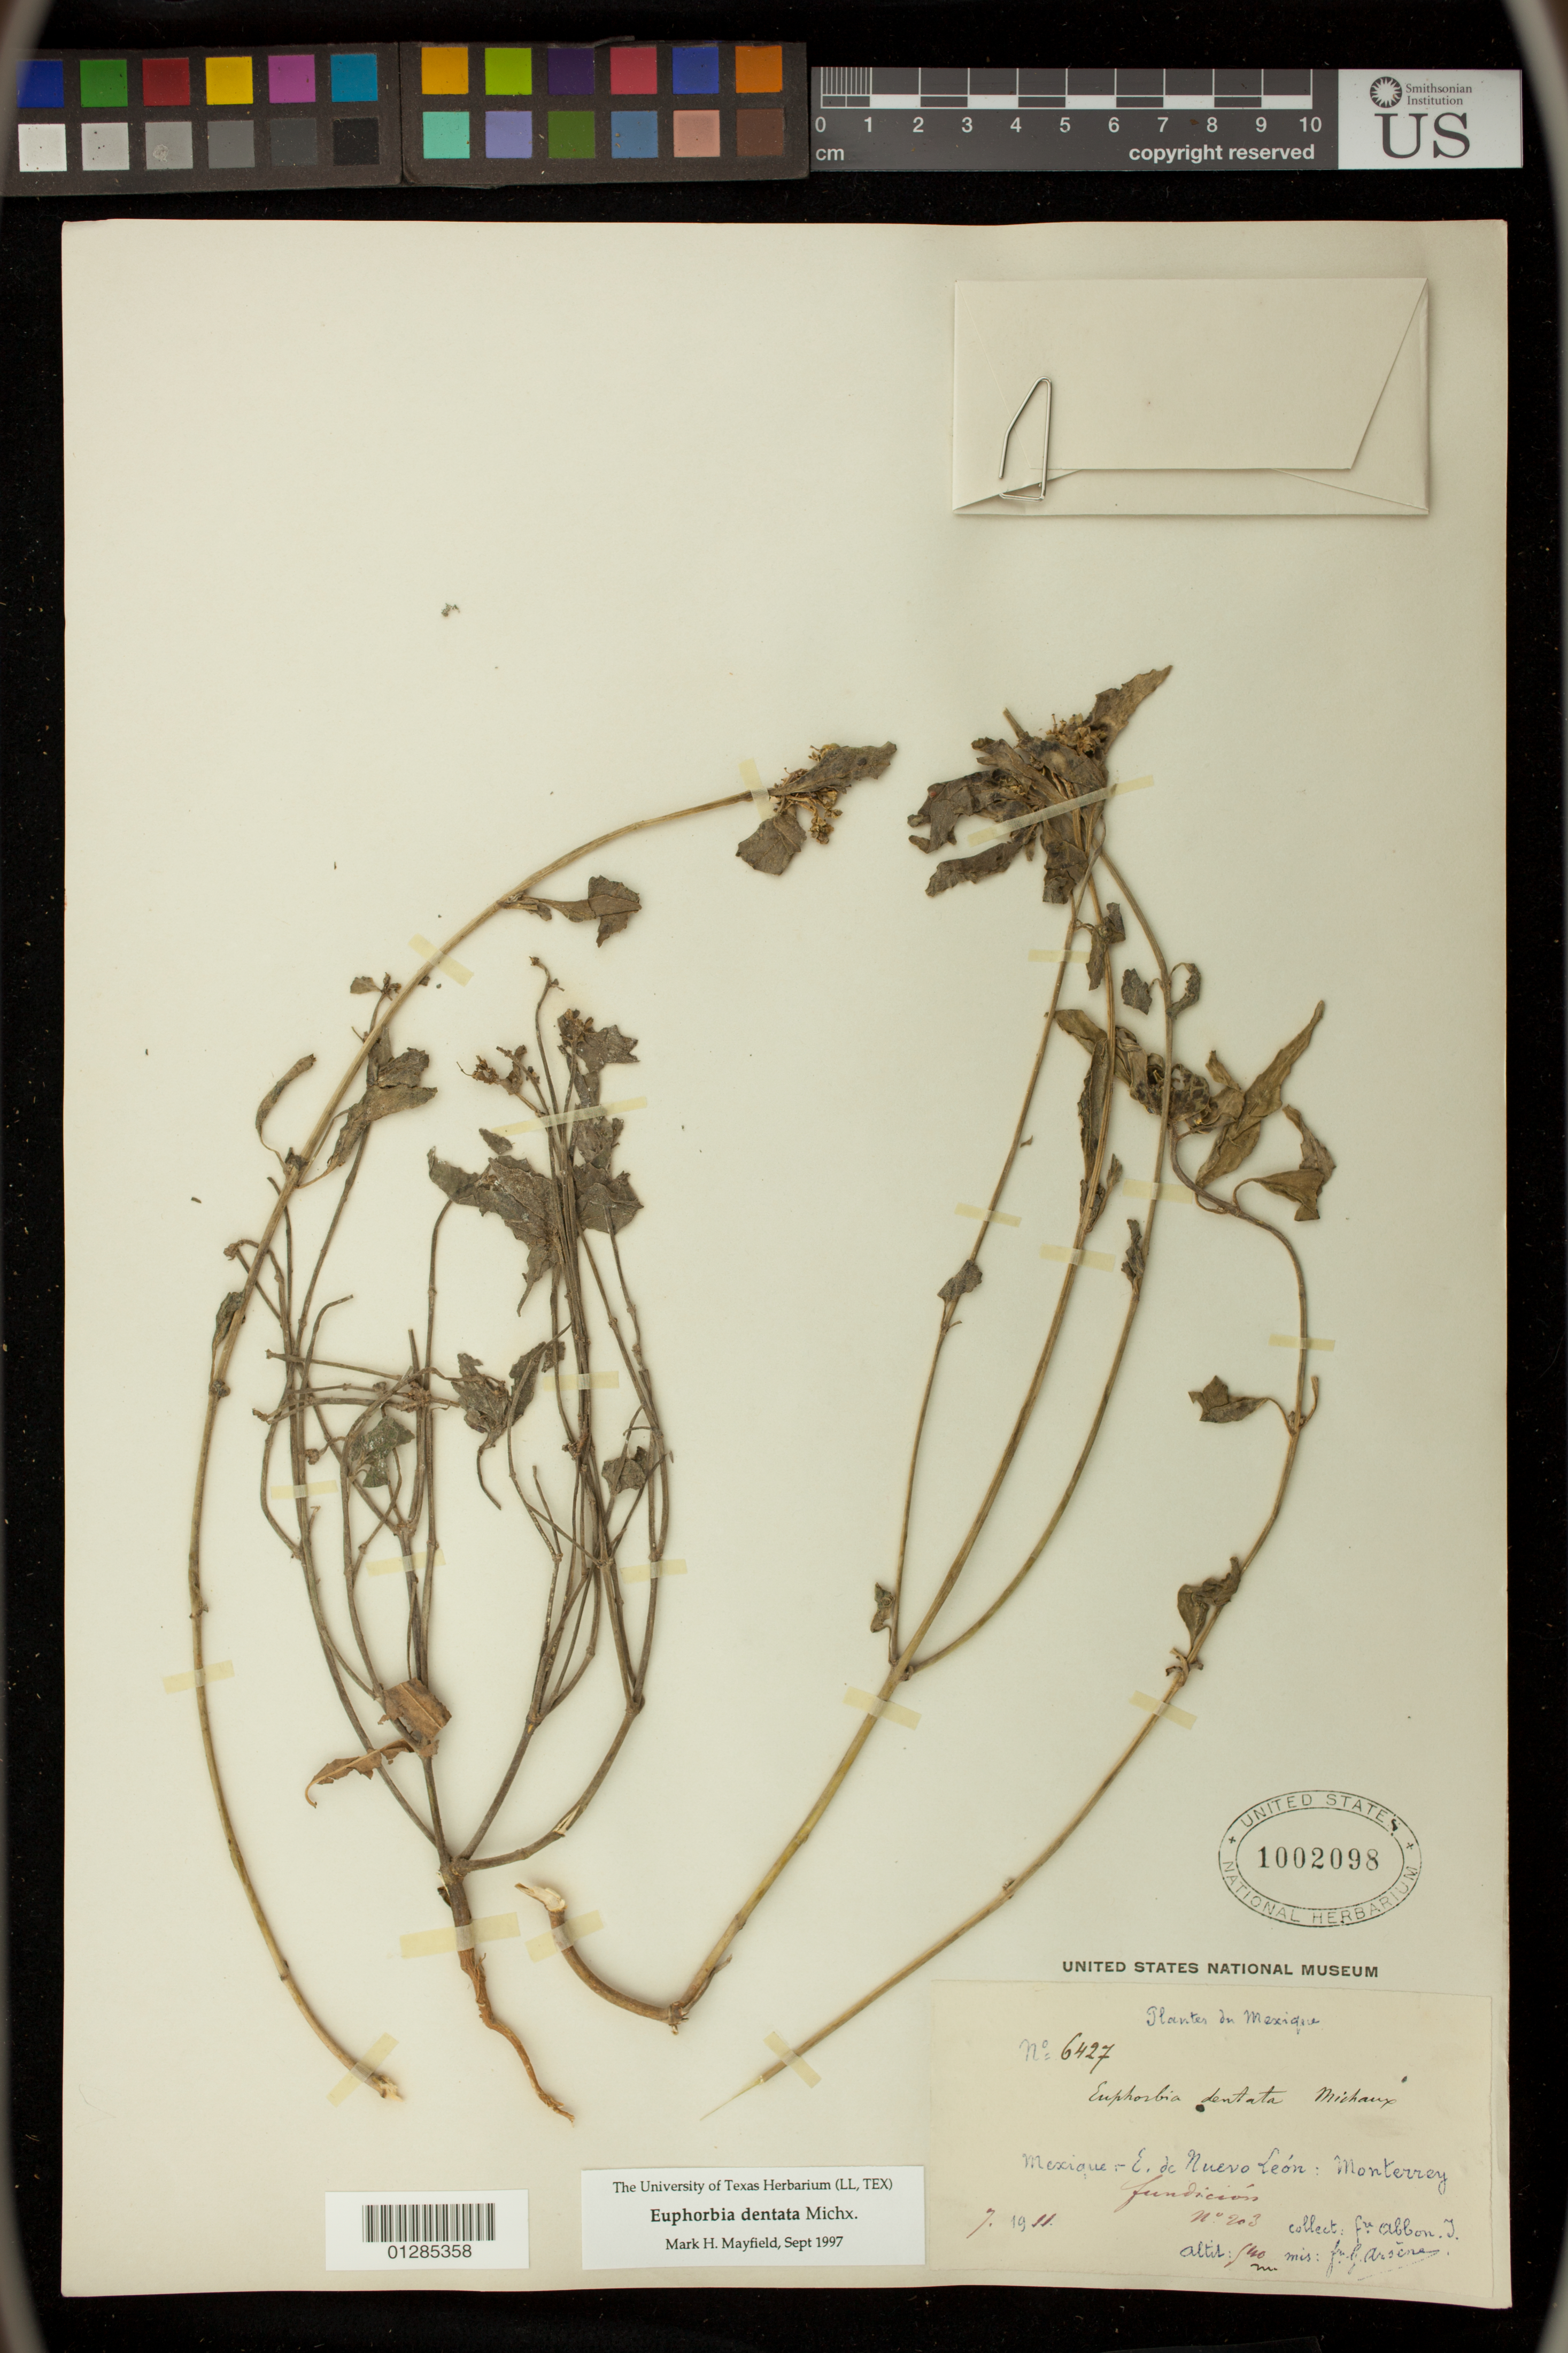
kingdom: Plantae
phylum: Tracheophyta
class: Magnoliopsida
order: Malpighiales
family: Euphorbiaceae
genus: Euphorbia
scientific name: Euphorbia dentata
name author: Michx.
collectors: Bro. Abbon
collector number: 6427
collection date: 1911-07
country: Mexico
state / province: Nuevo Leon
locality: Monterrey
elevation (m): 12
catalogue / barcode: US 1002098